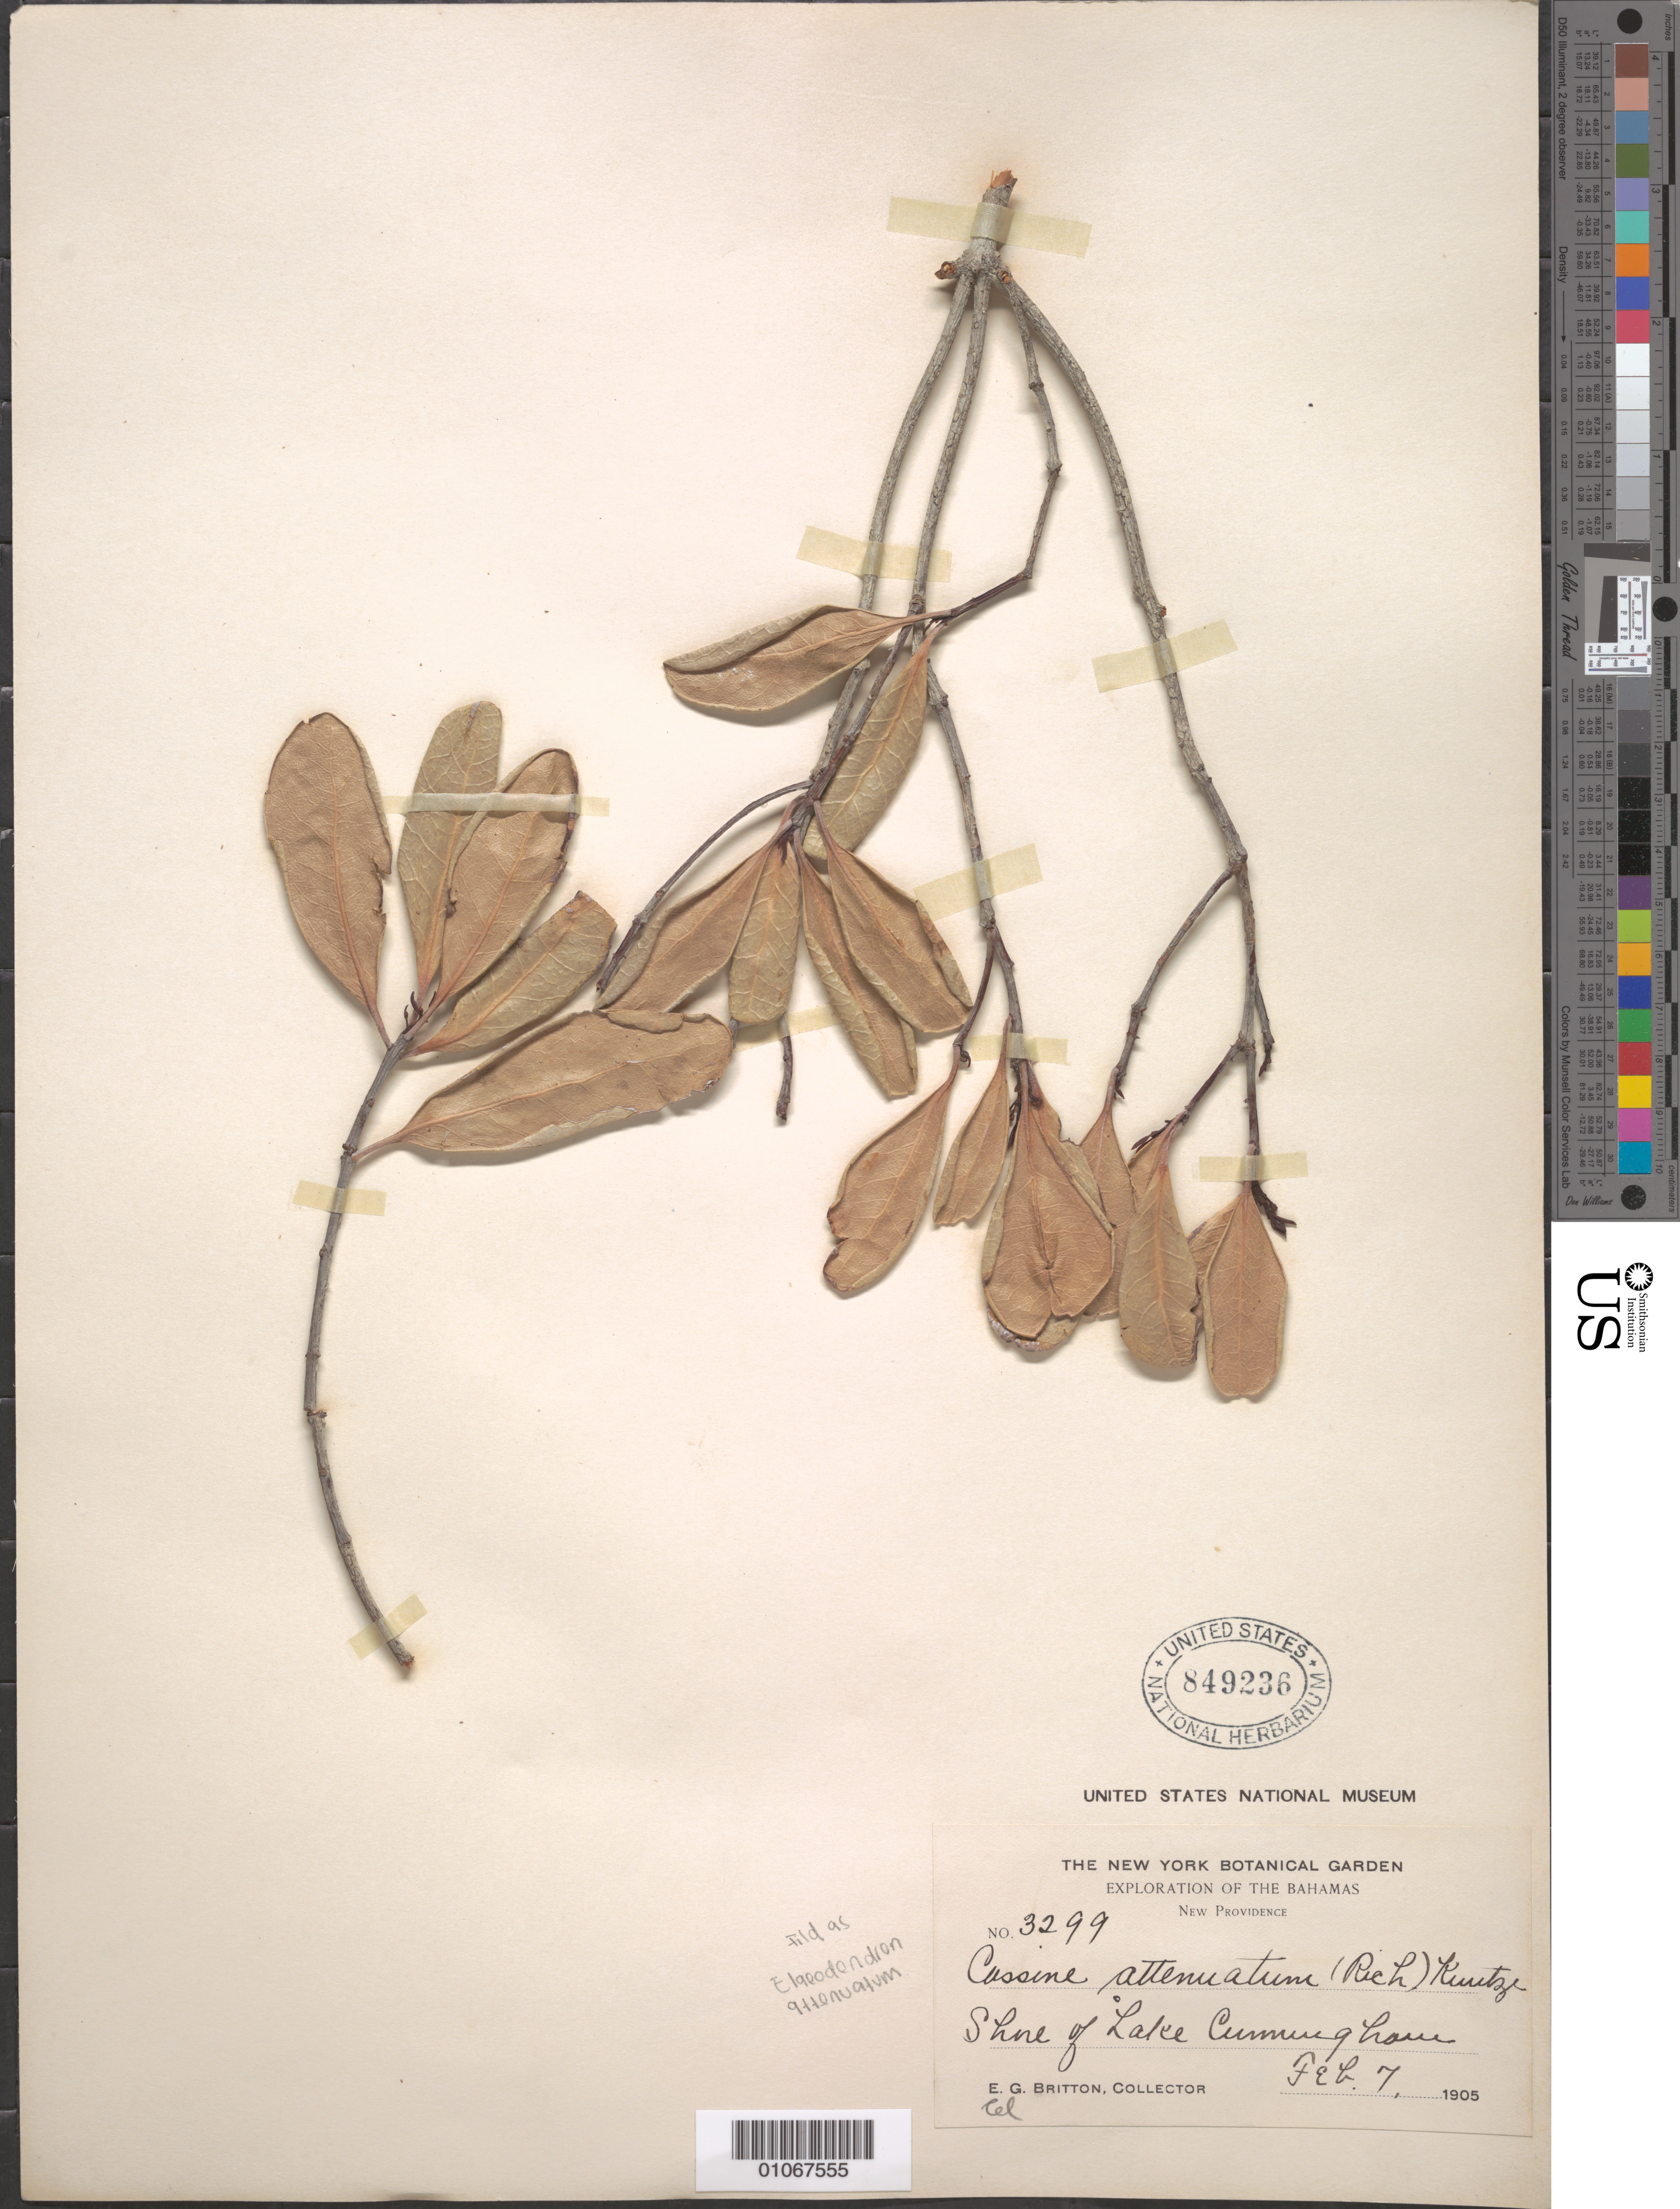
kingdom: Plantae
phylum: Tracheophyta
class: Magnoliopsida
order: Celastrales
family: Celastraceae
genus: Elaeodendron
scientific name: Elaeodendron attenuatum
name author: A. Rich.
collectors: E. G. Britton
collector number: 3299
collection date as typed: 07 Feb 1905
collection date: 1905-02-07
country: Bahamas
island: New Providence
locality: Shine of lake Cummingham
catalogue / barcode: US 849236